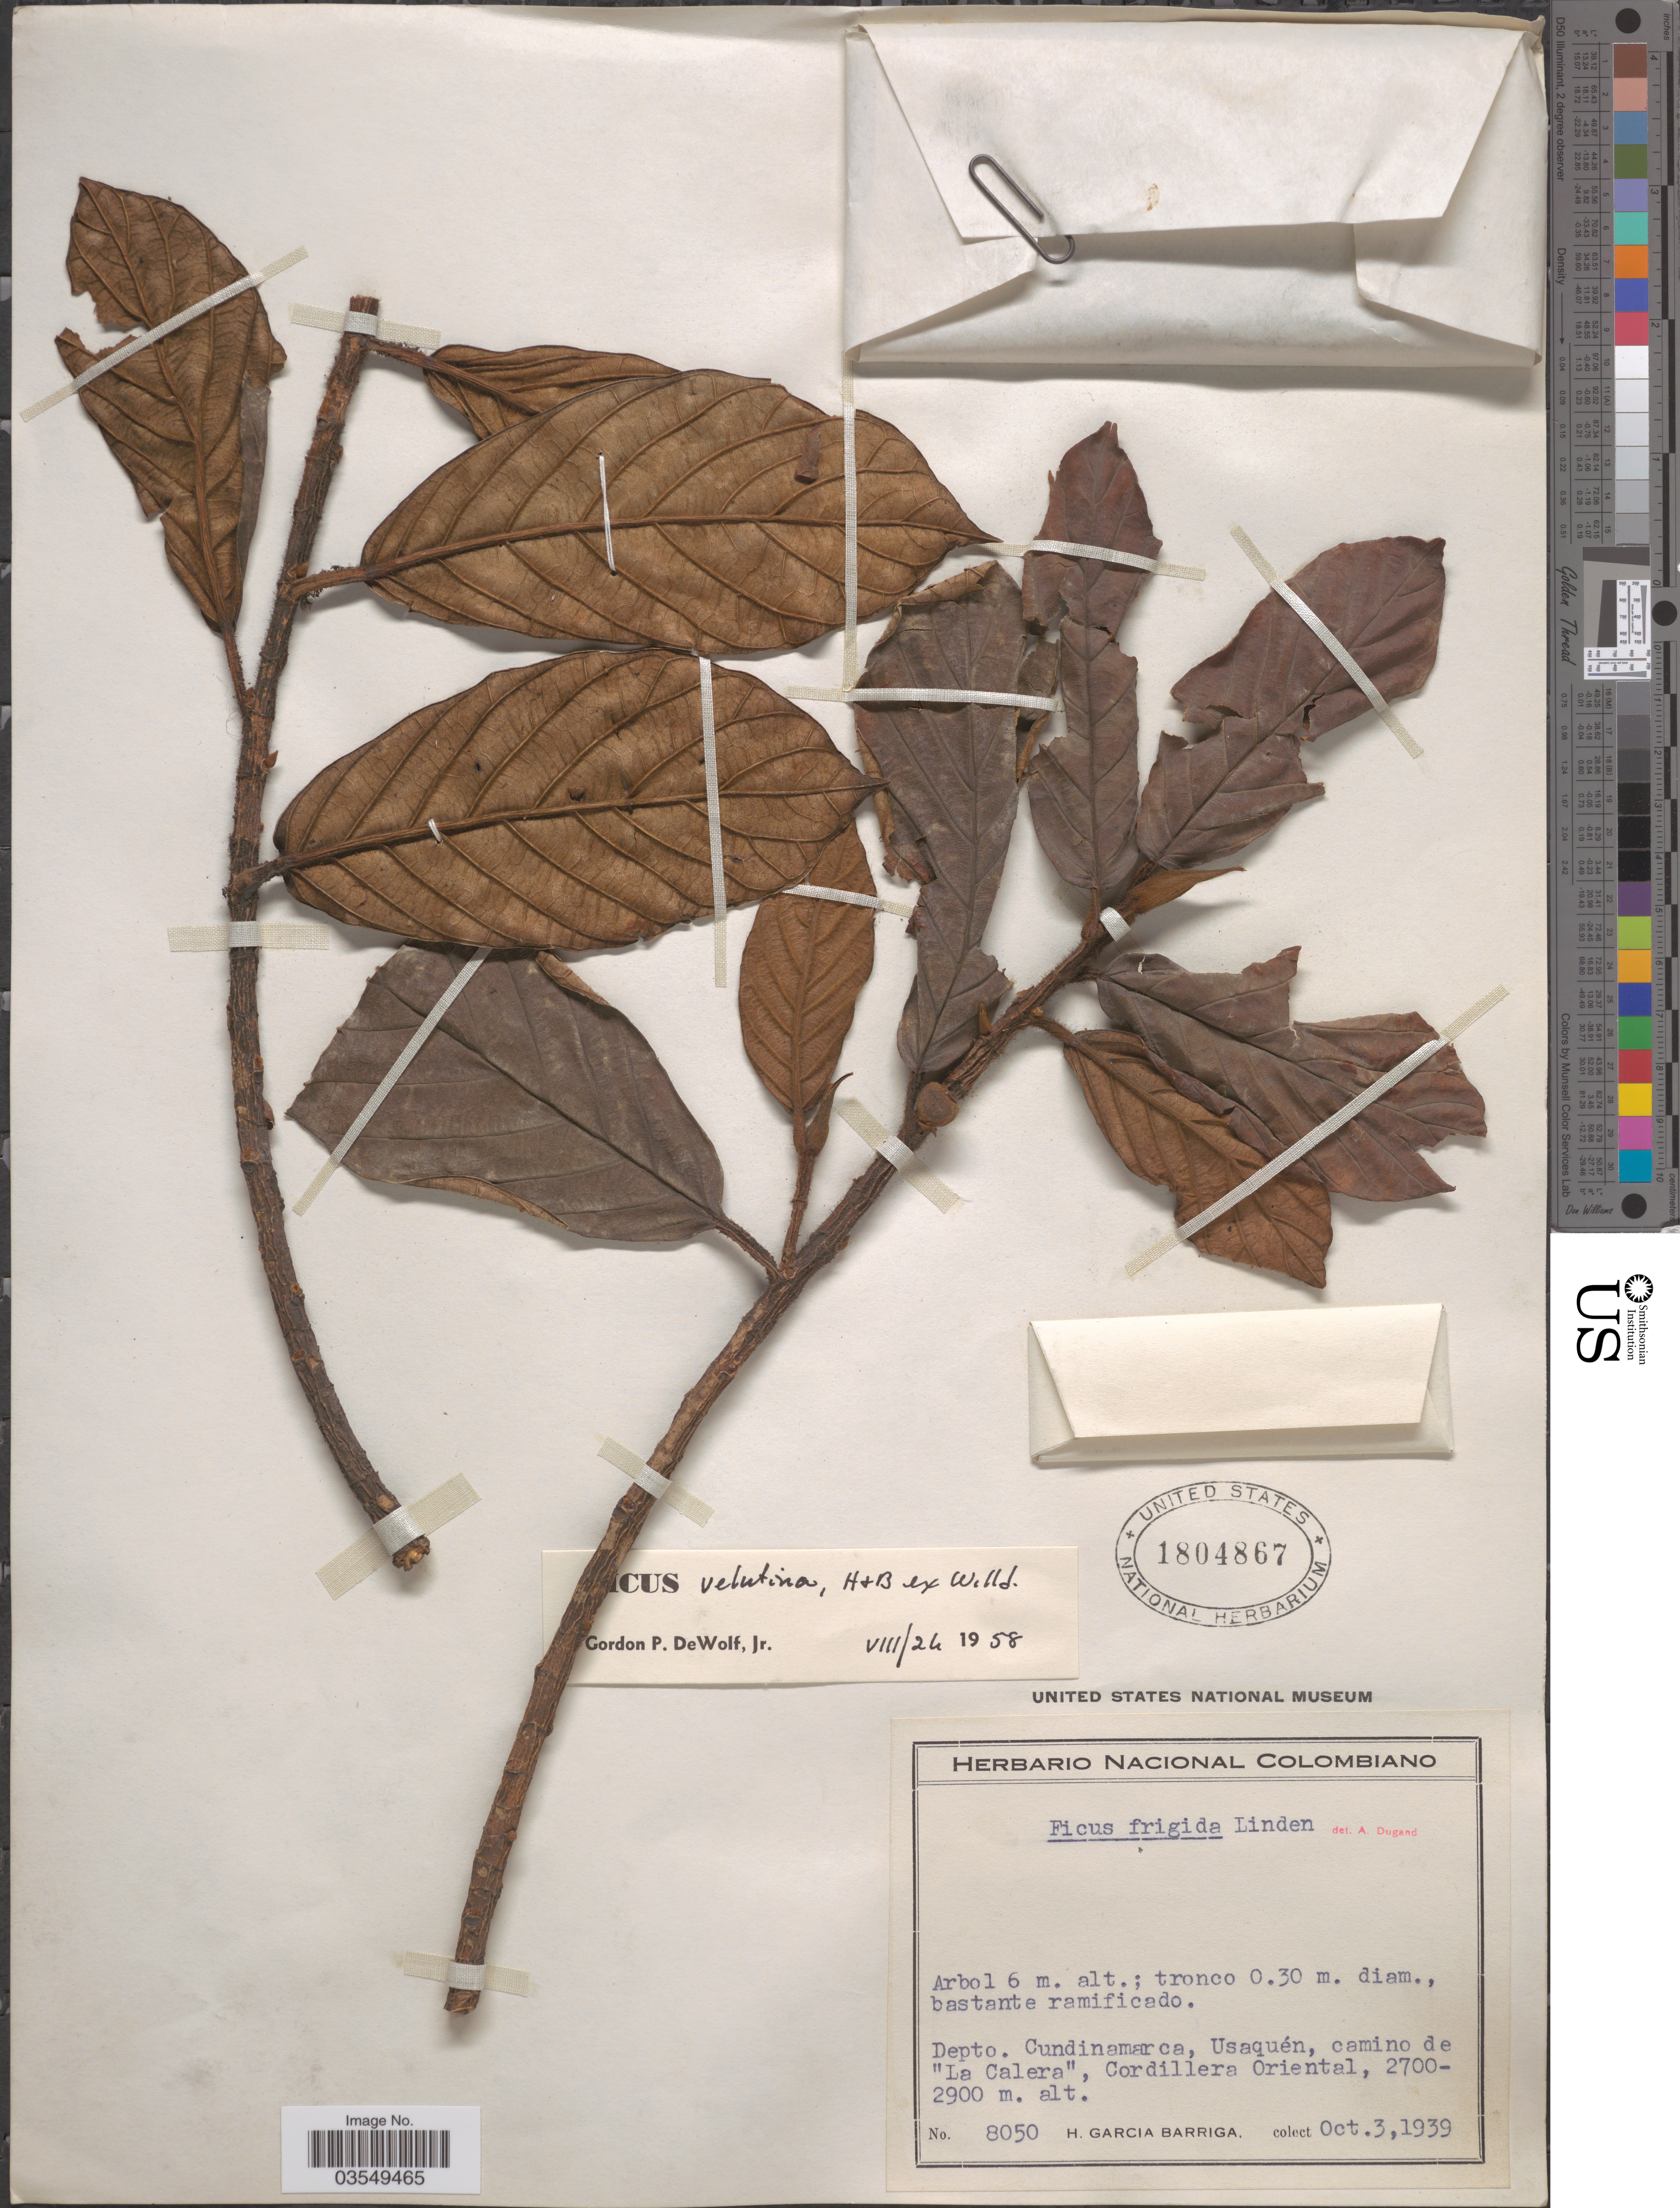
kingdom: Plantae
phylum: Tracheophyta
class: Magnoliopsida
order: Rosales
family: Moraceae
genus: Ficus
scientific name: Ficus velutina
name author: Humb. & Bonpl. ex Willd.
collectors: H. García Barriga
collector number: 8050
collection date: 1939-10-03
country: Colombia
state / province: Cundinamarca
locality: Depto. Cundinamarca, Usaquén, camino de "La Calera", Cordillera Oriental.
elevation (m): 2700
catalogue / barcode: US 1804867